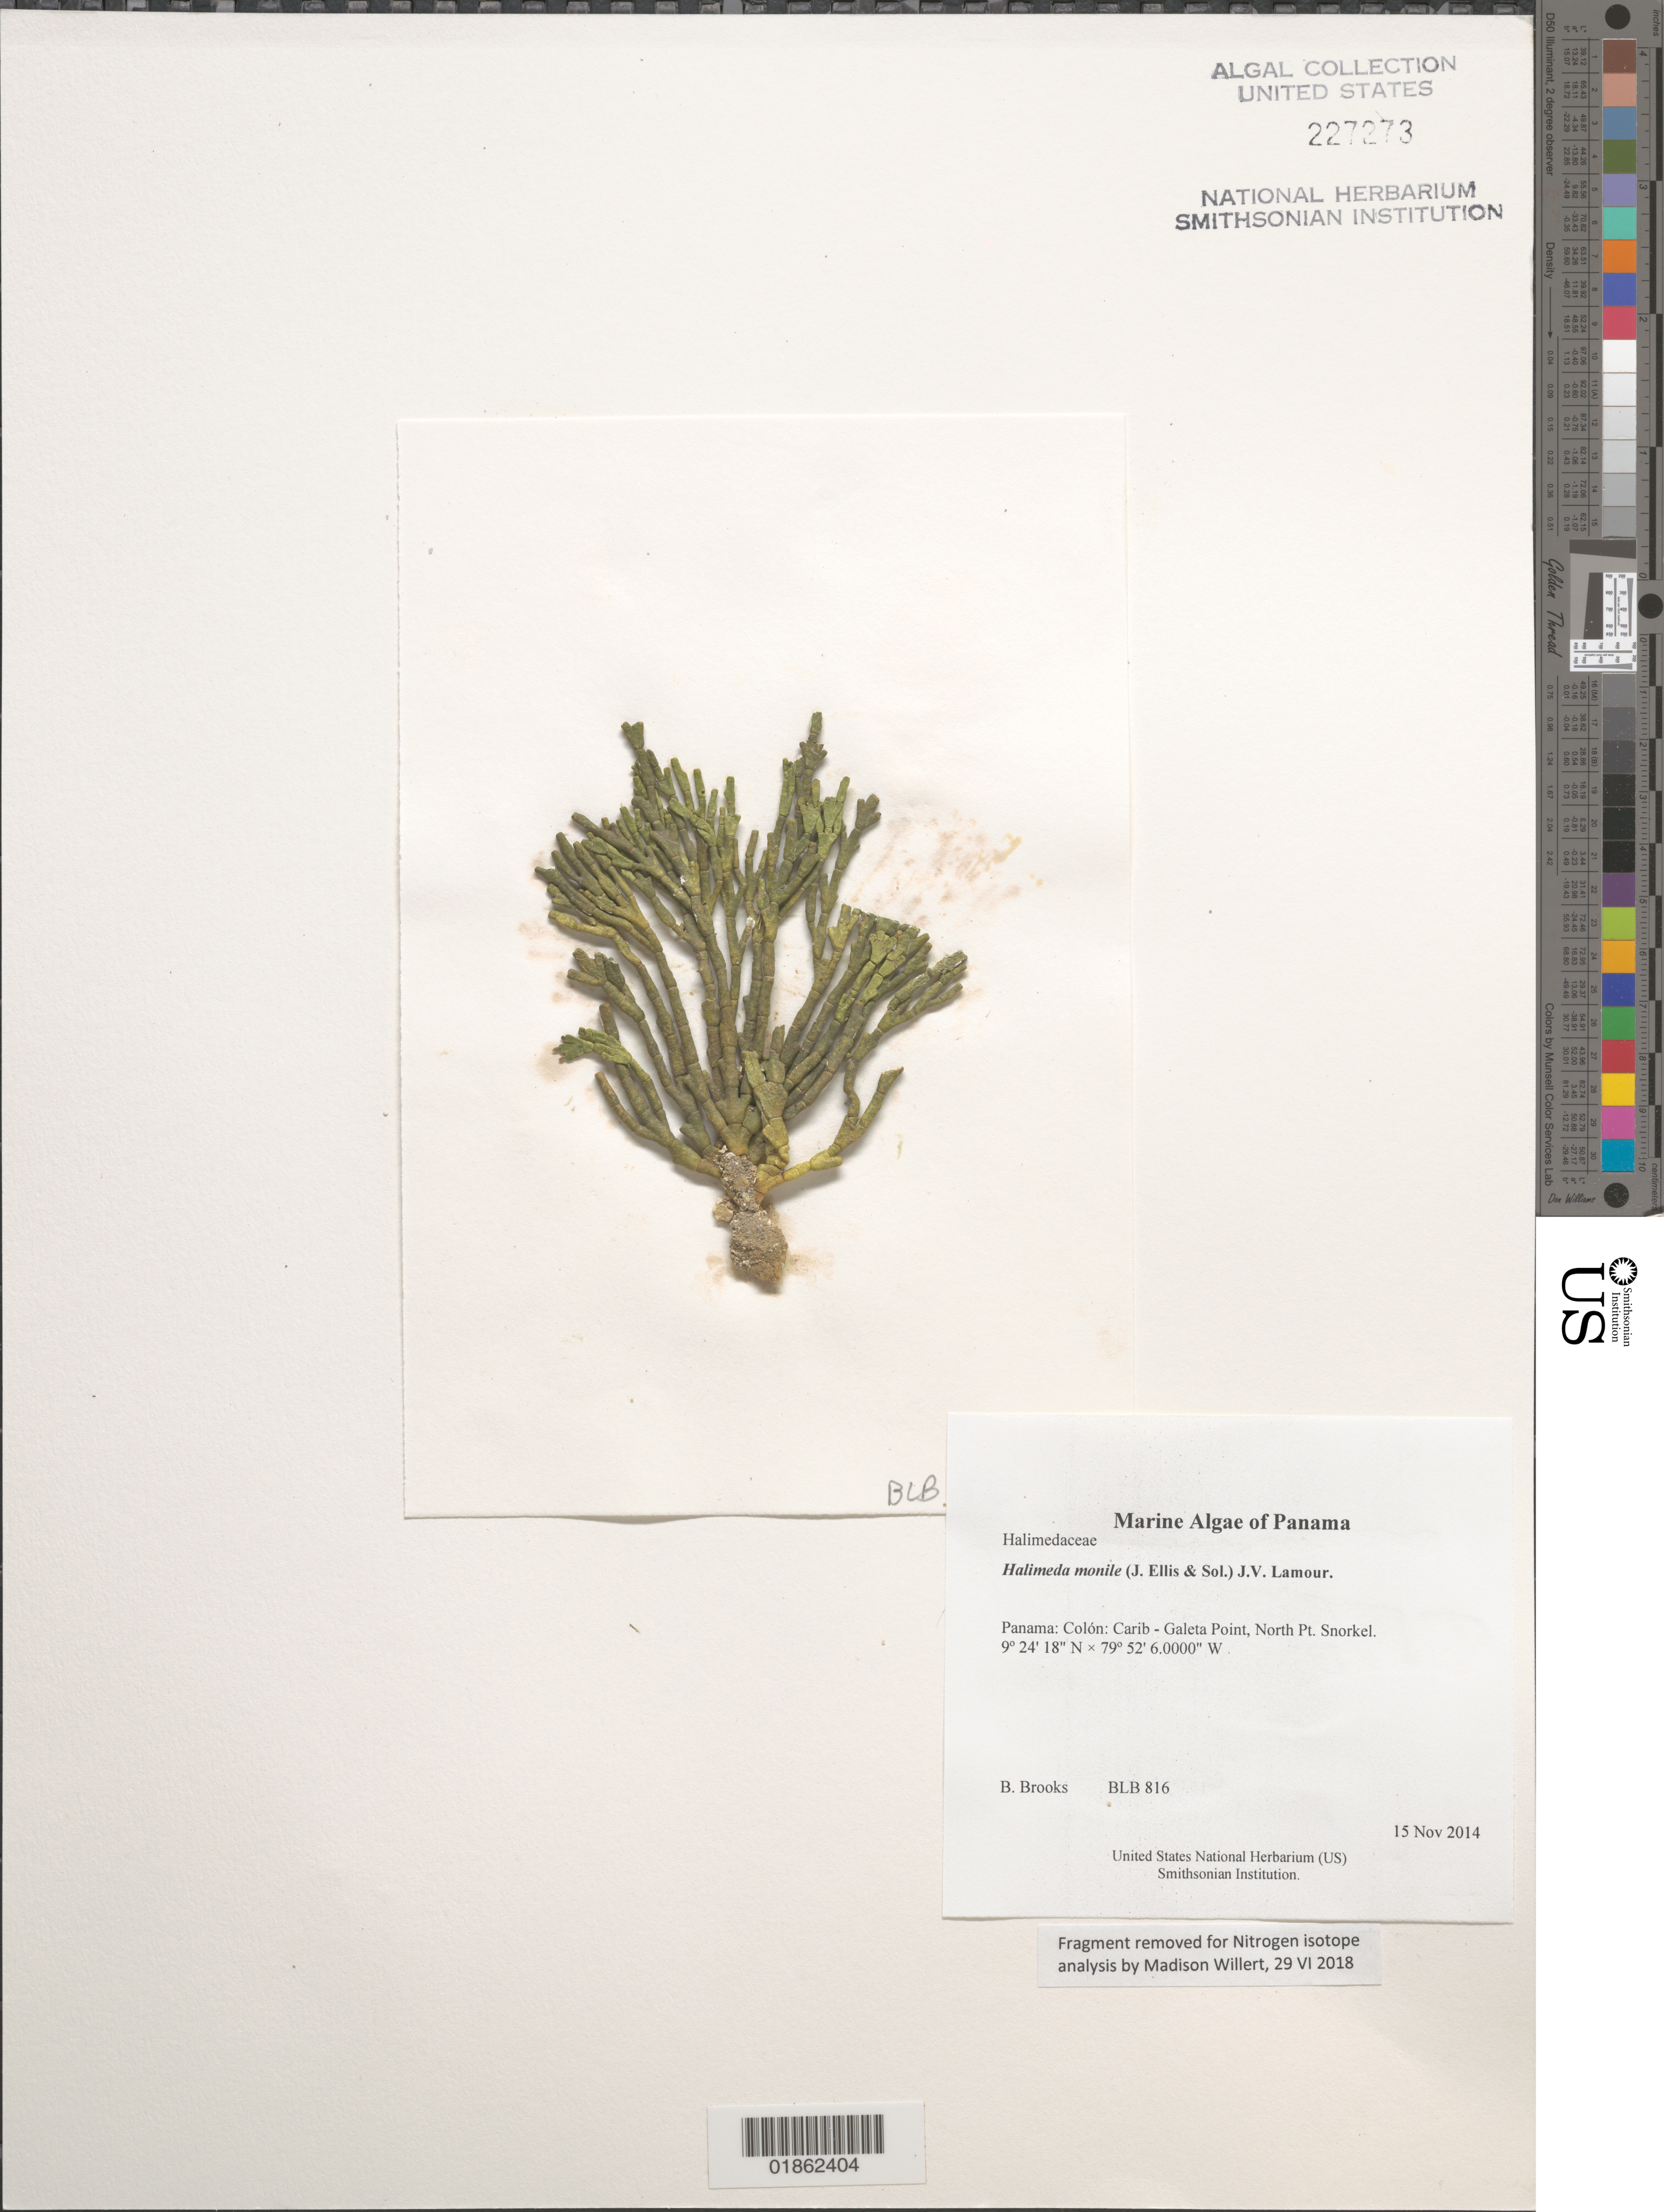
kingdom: Plantae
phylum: Chlorophyta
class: Ulvophyceae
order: Bryopsidales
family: Halimedaceae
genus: Halimeda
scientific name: Halimeda monile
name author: (J. Ellis & Sol.) J.V.Lamouroux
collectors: B. Brooks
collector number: BLB 816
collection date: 2014-11-15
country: Panama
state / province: Colón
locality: Carib - Galeta Point, North Pt.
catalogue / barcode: US 227273